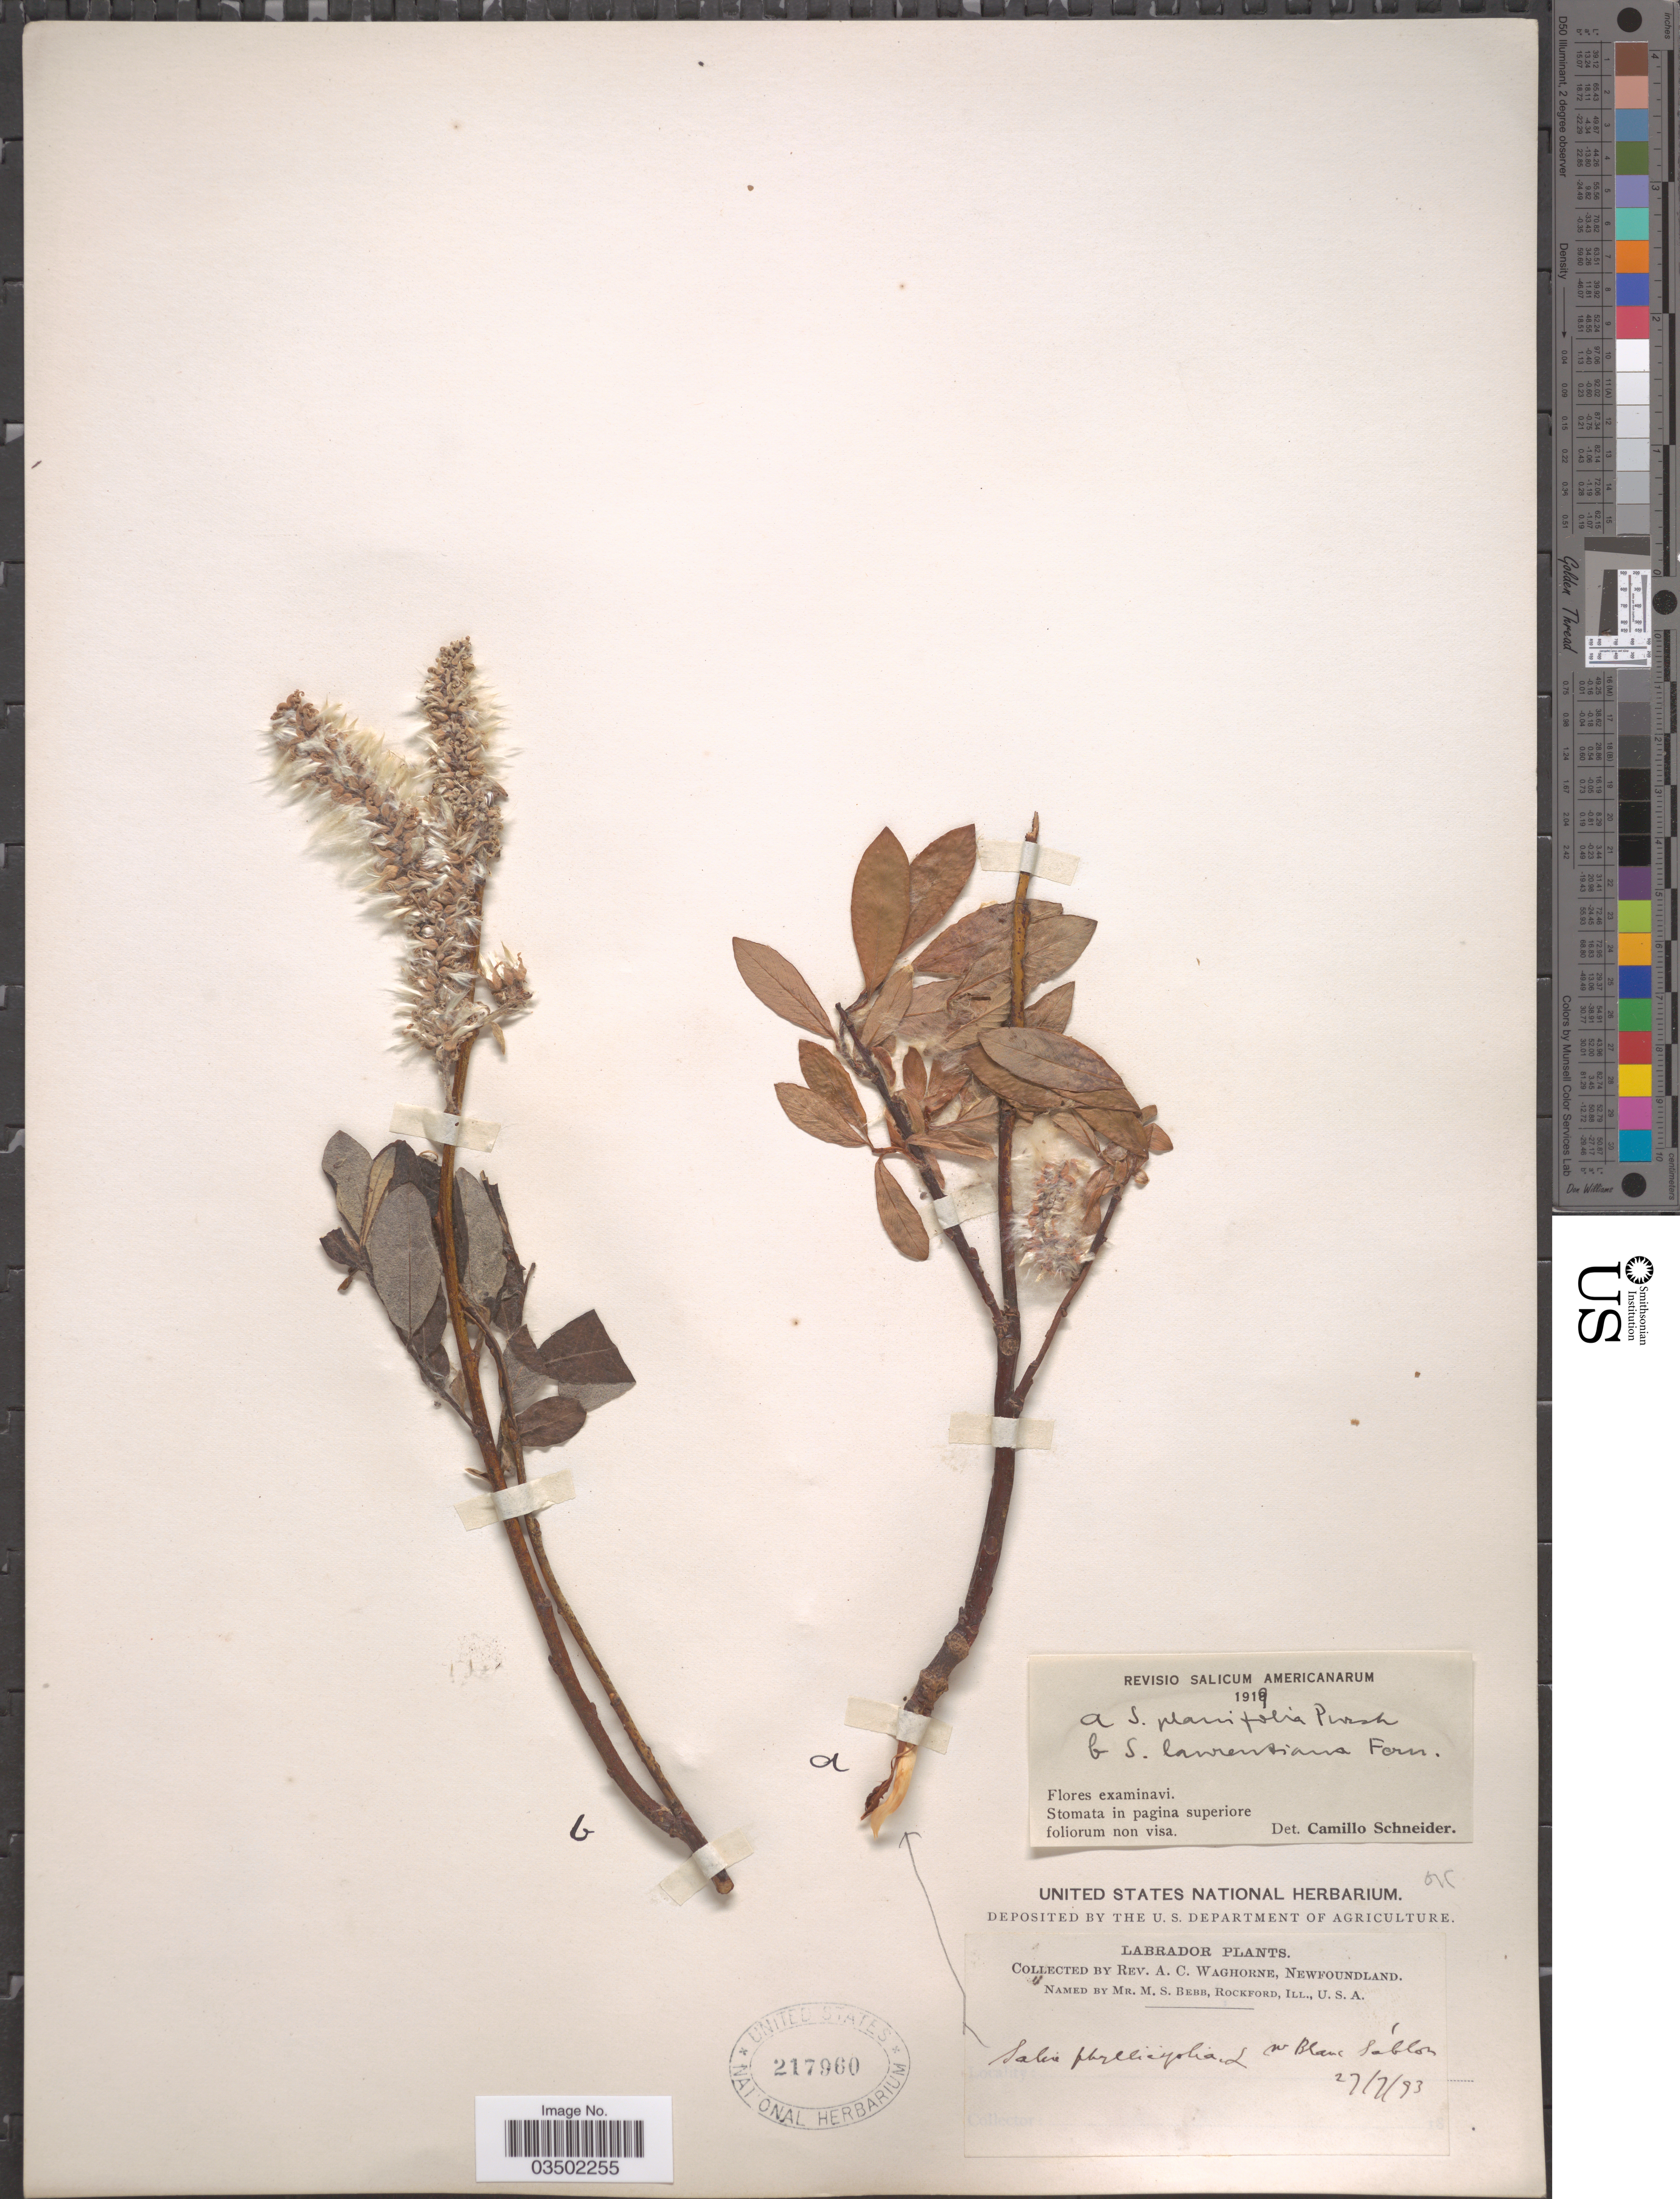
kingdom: Plantae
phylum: Tracheophyta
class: Magnoliopsida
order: Malpighiales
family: Salicaceae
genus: Salix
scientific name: Salix planifolia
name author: Pursh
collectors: A. Waghorne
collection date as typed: Transcribed d/m/y: 27/7/93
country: Canada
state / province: Newfoundland and Labrador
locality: Labrador.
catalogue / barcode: US 217960